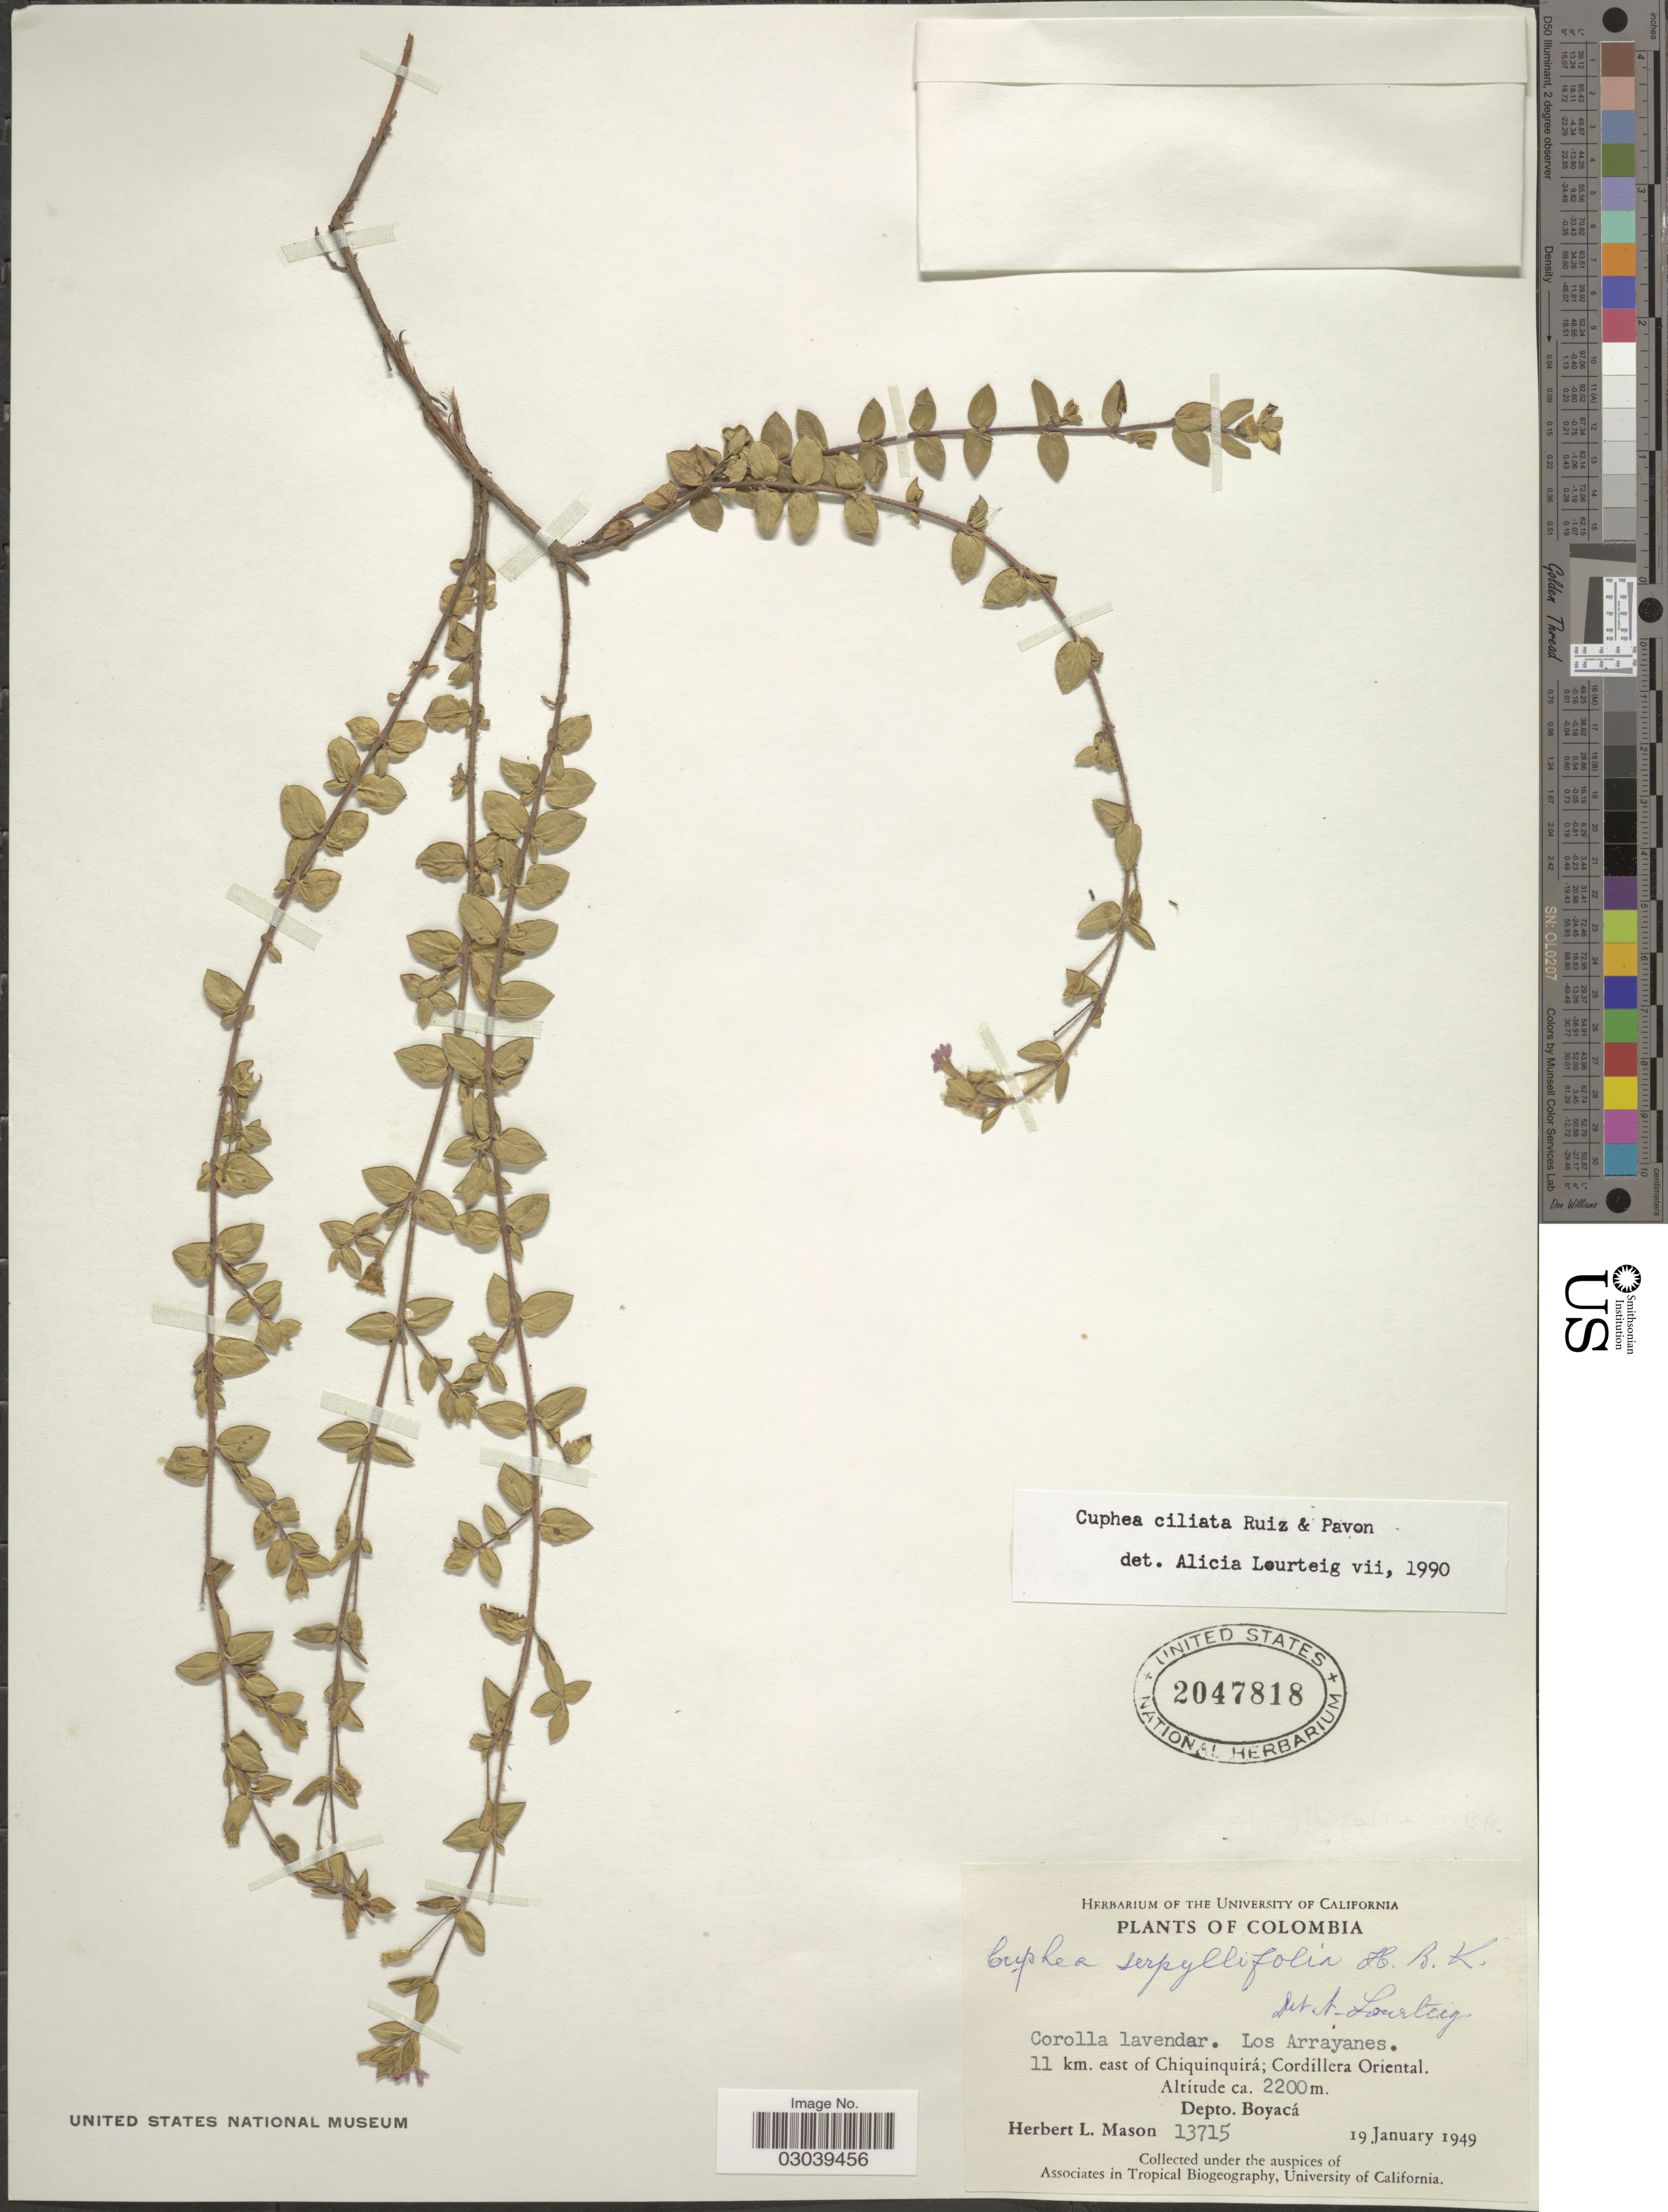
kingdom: Plantae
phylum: Tracheophyta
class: Magnoliopsida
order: Myrtales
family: Lythraceae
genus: Cuphea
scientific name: Cuphea ciliata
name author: Ruiz & Pav.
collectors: H. L. Mason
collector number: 13715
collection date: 1949-01-19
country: Colombia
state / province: Boyacá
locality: Los Arrayanes. 11 km. east of Chiquinquirá; Cordillera Oriental. Depto. Boyacá.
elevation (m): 2200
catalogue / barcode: US 2047818